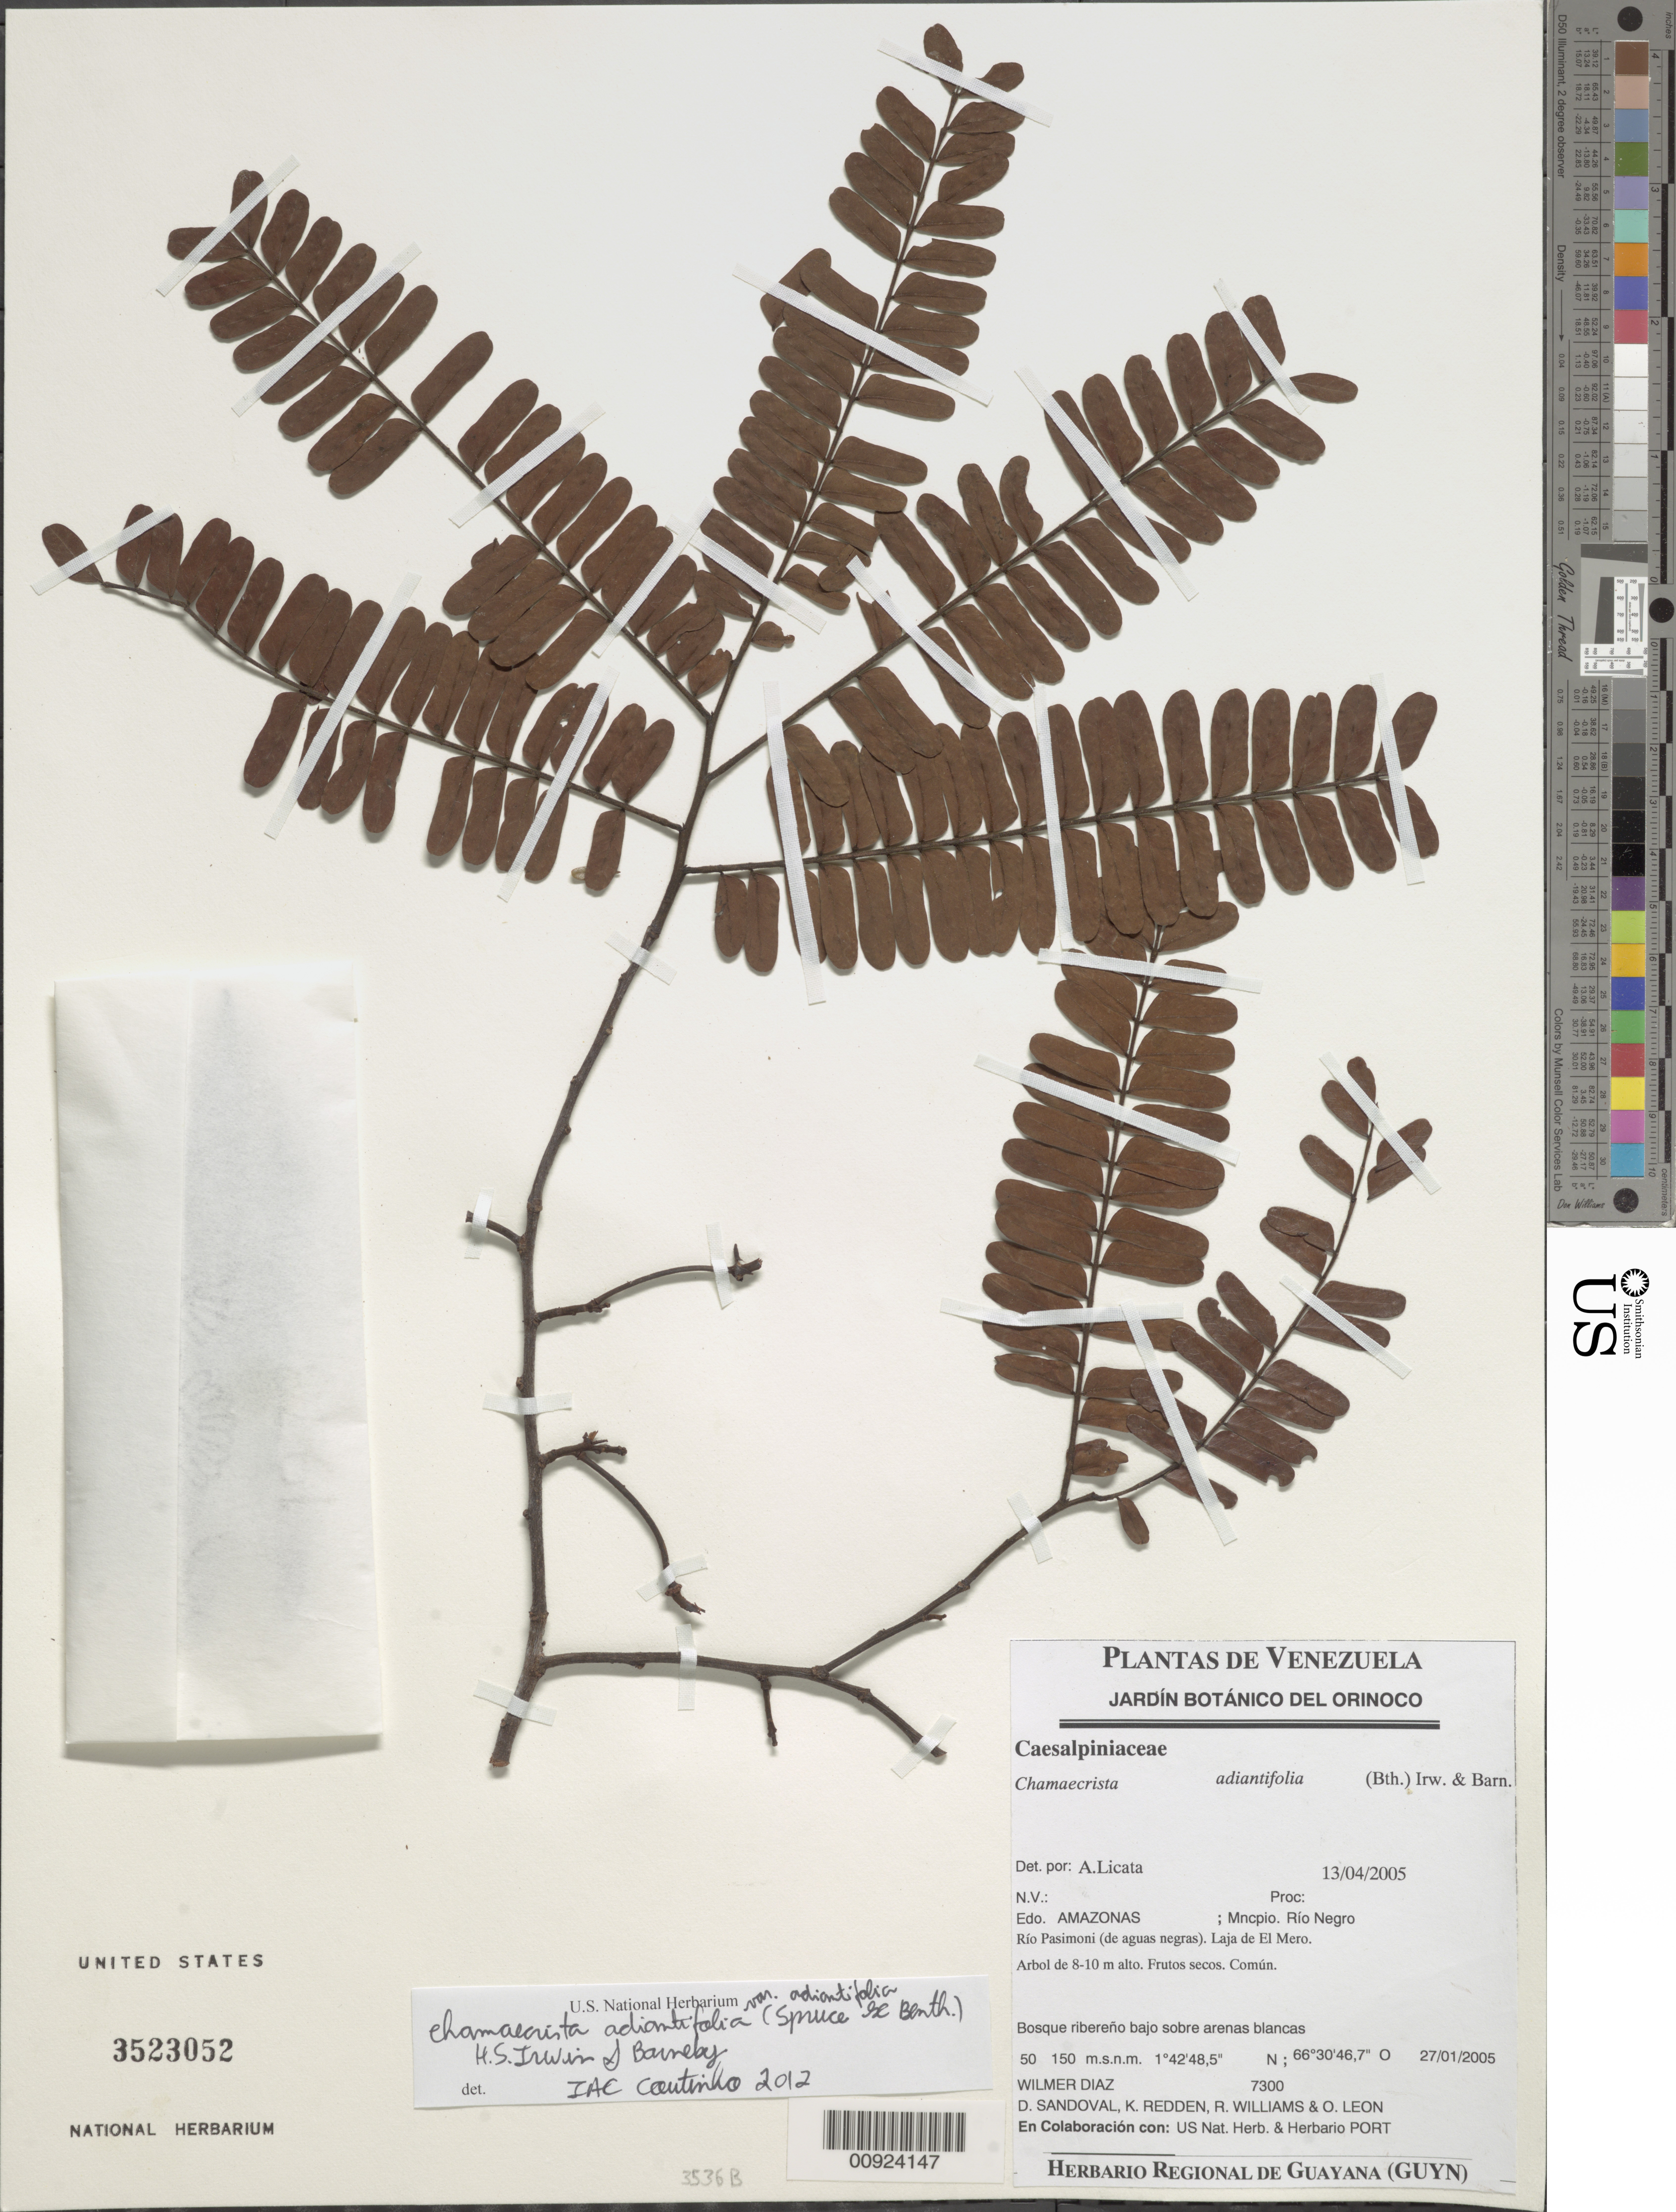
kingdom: Plantae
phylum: Tracheophyta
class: Magnoliopsida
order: Fabales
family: Fabaceae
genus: Chamaecrista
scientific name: Chamaecrista adiantifolia var. adiantifolia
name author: (Spruce ex Benth.) H.S. Irwin & Barneby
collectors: W. Díaz P., D. Sandoval, K. M. Redden, R. Williams & O. León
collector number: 7300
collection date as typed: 27-Jan-05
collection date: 2005-01-27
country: Venezuela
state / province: Amazonas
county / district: Río Negro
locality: Río Pasimoni (de aguas negras). Laja de El Mero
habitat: Bosque ribereno bajo sobre arenas blancas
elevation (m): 50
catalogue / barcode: US 3523052